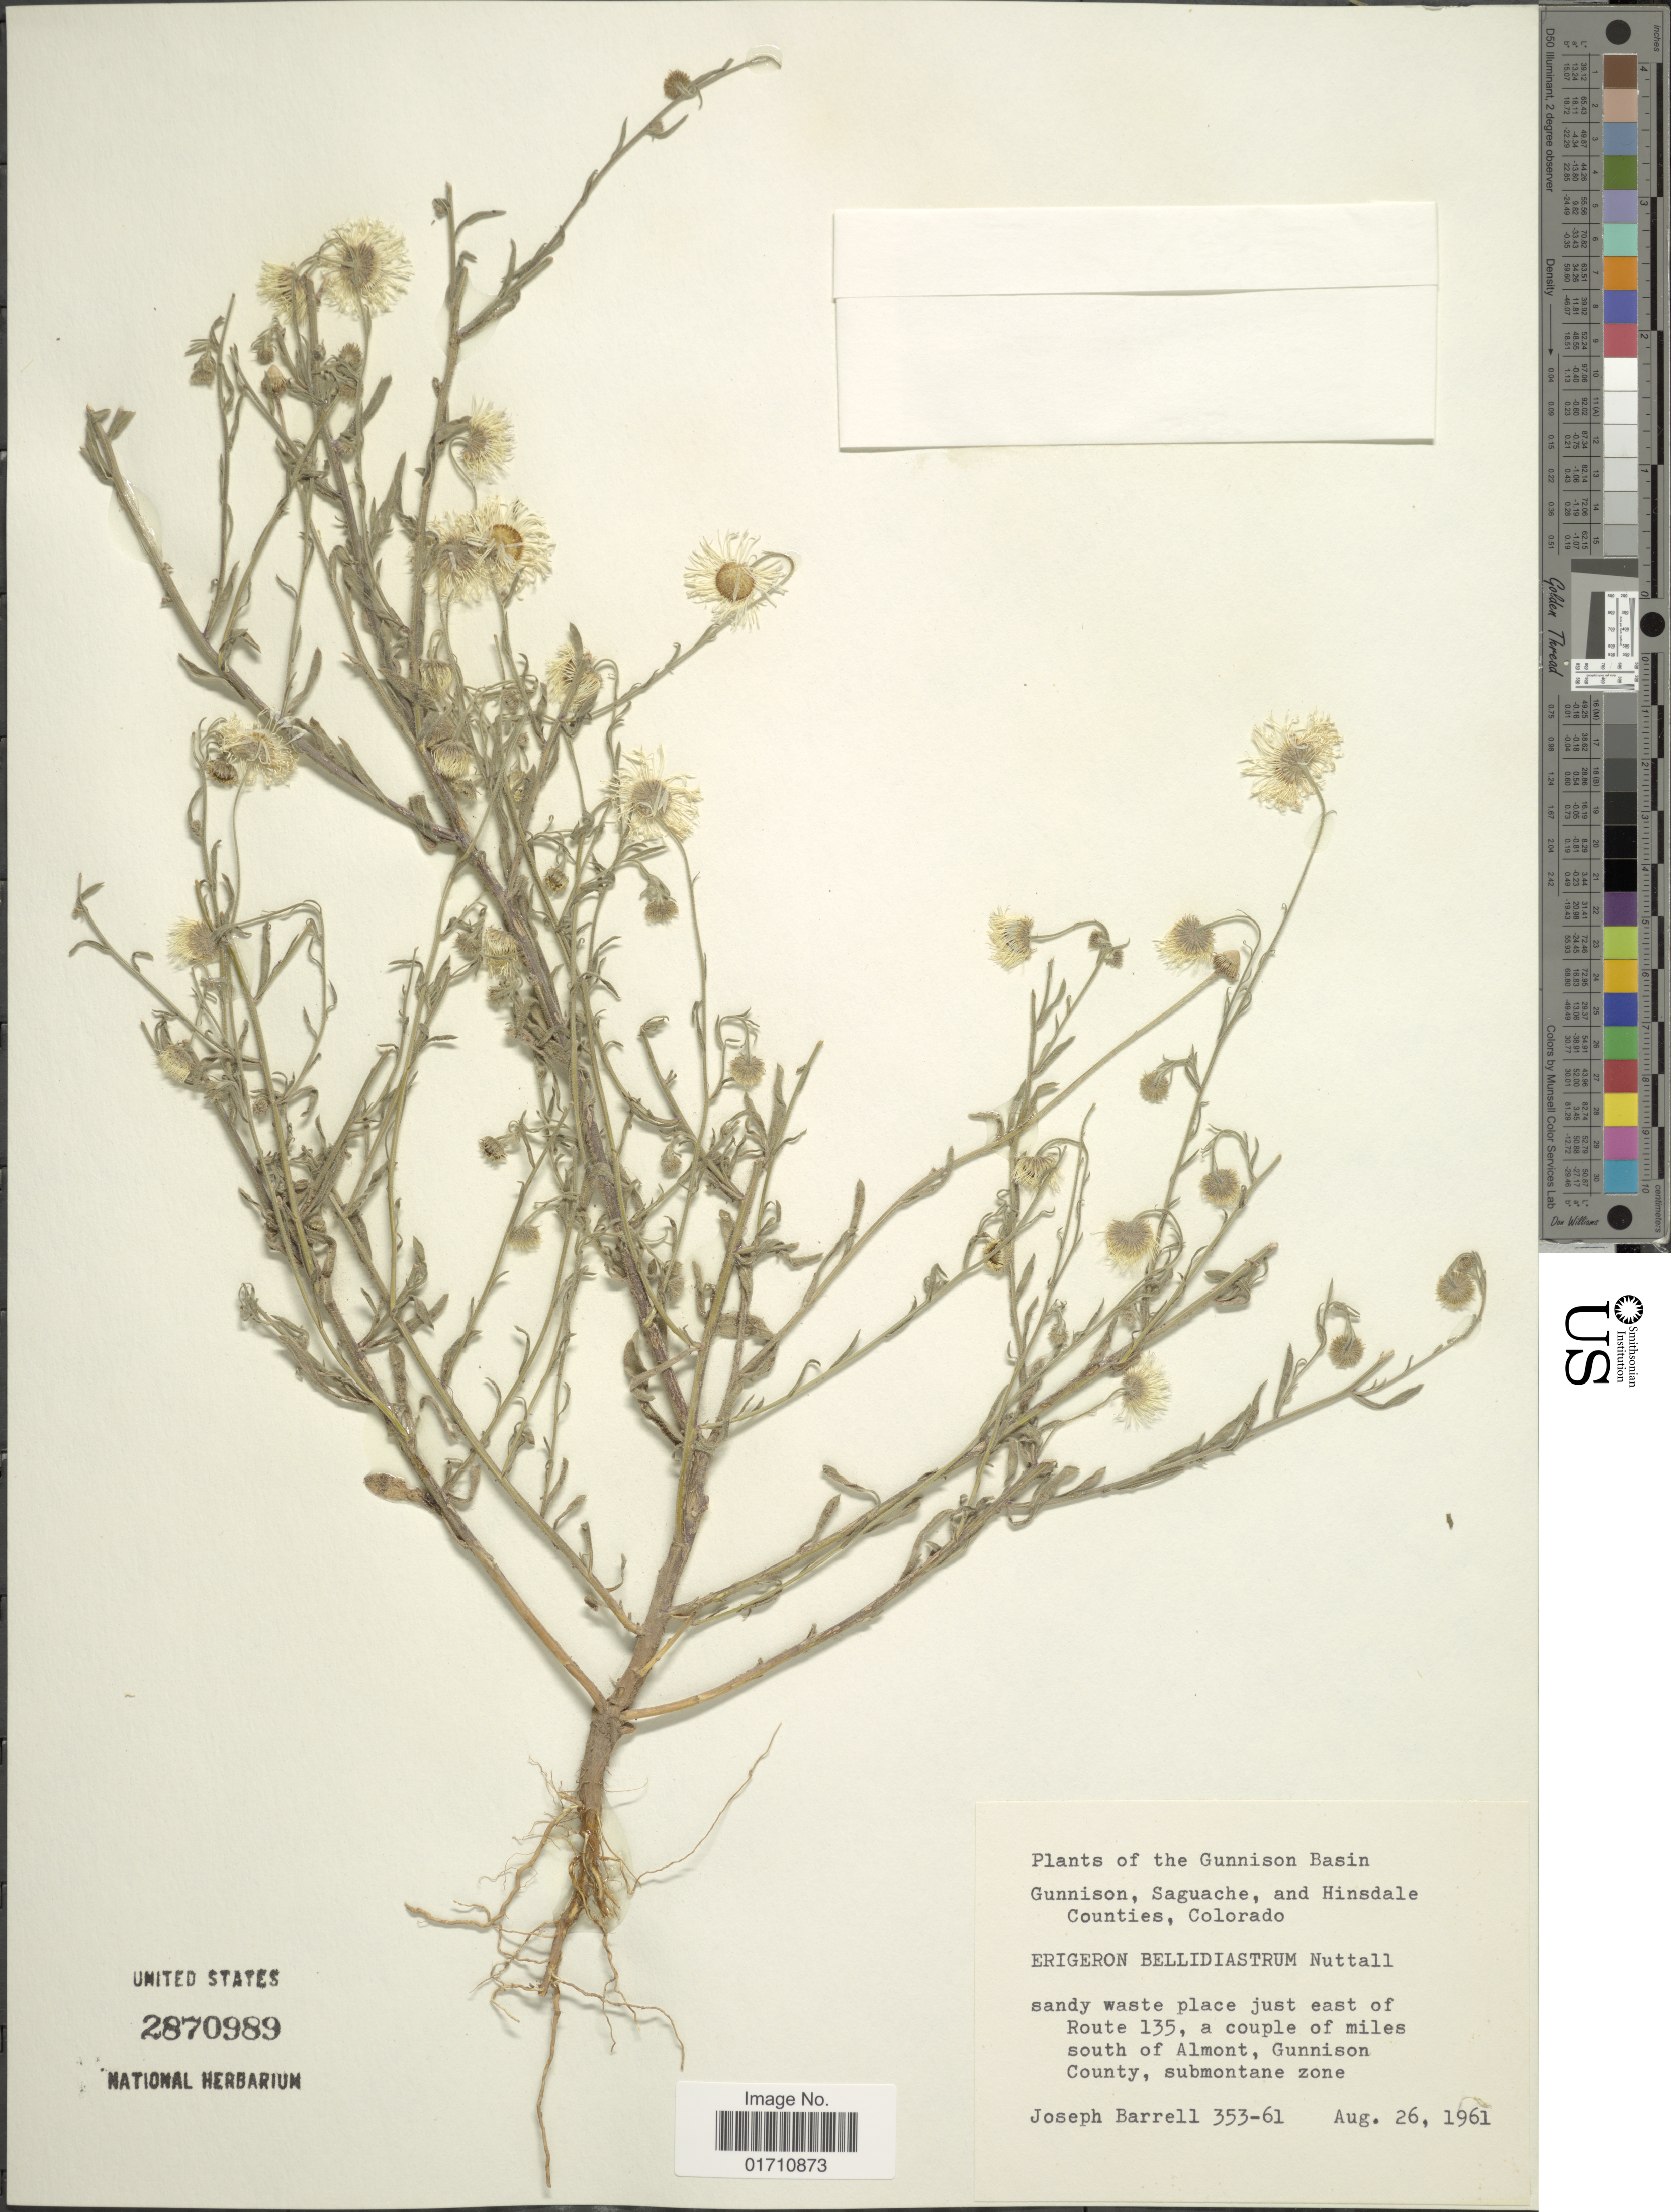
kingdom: Plantae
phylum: Tracheophyta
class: Magnoliopsida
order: Asterales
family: Asteraceae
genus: Erigeron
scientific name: Erigeron bellidiastrum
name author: Nutt.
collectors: J. Barrell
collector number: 353-61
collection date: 1961-08-26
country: United States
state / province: Colorado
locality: The Gunnison Basin Gunniso, Saguache, and Hinsdale Counties, sandy waste place just east of Route 135, a couple of miles south of Almont, Gunnison County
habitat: submontane zone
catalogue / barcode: US 2870989